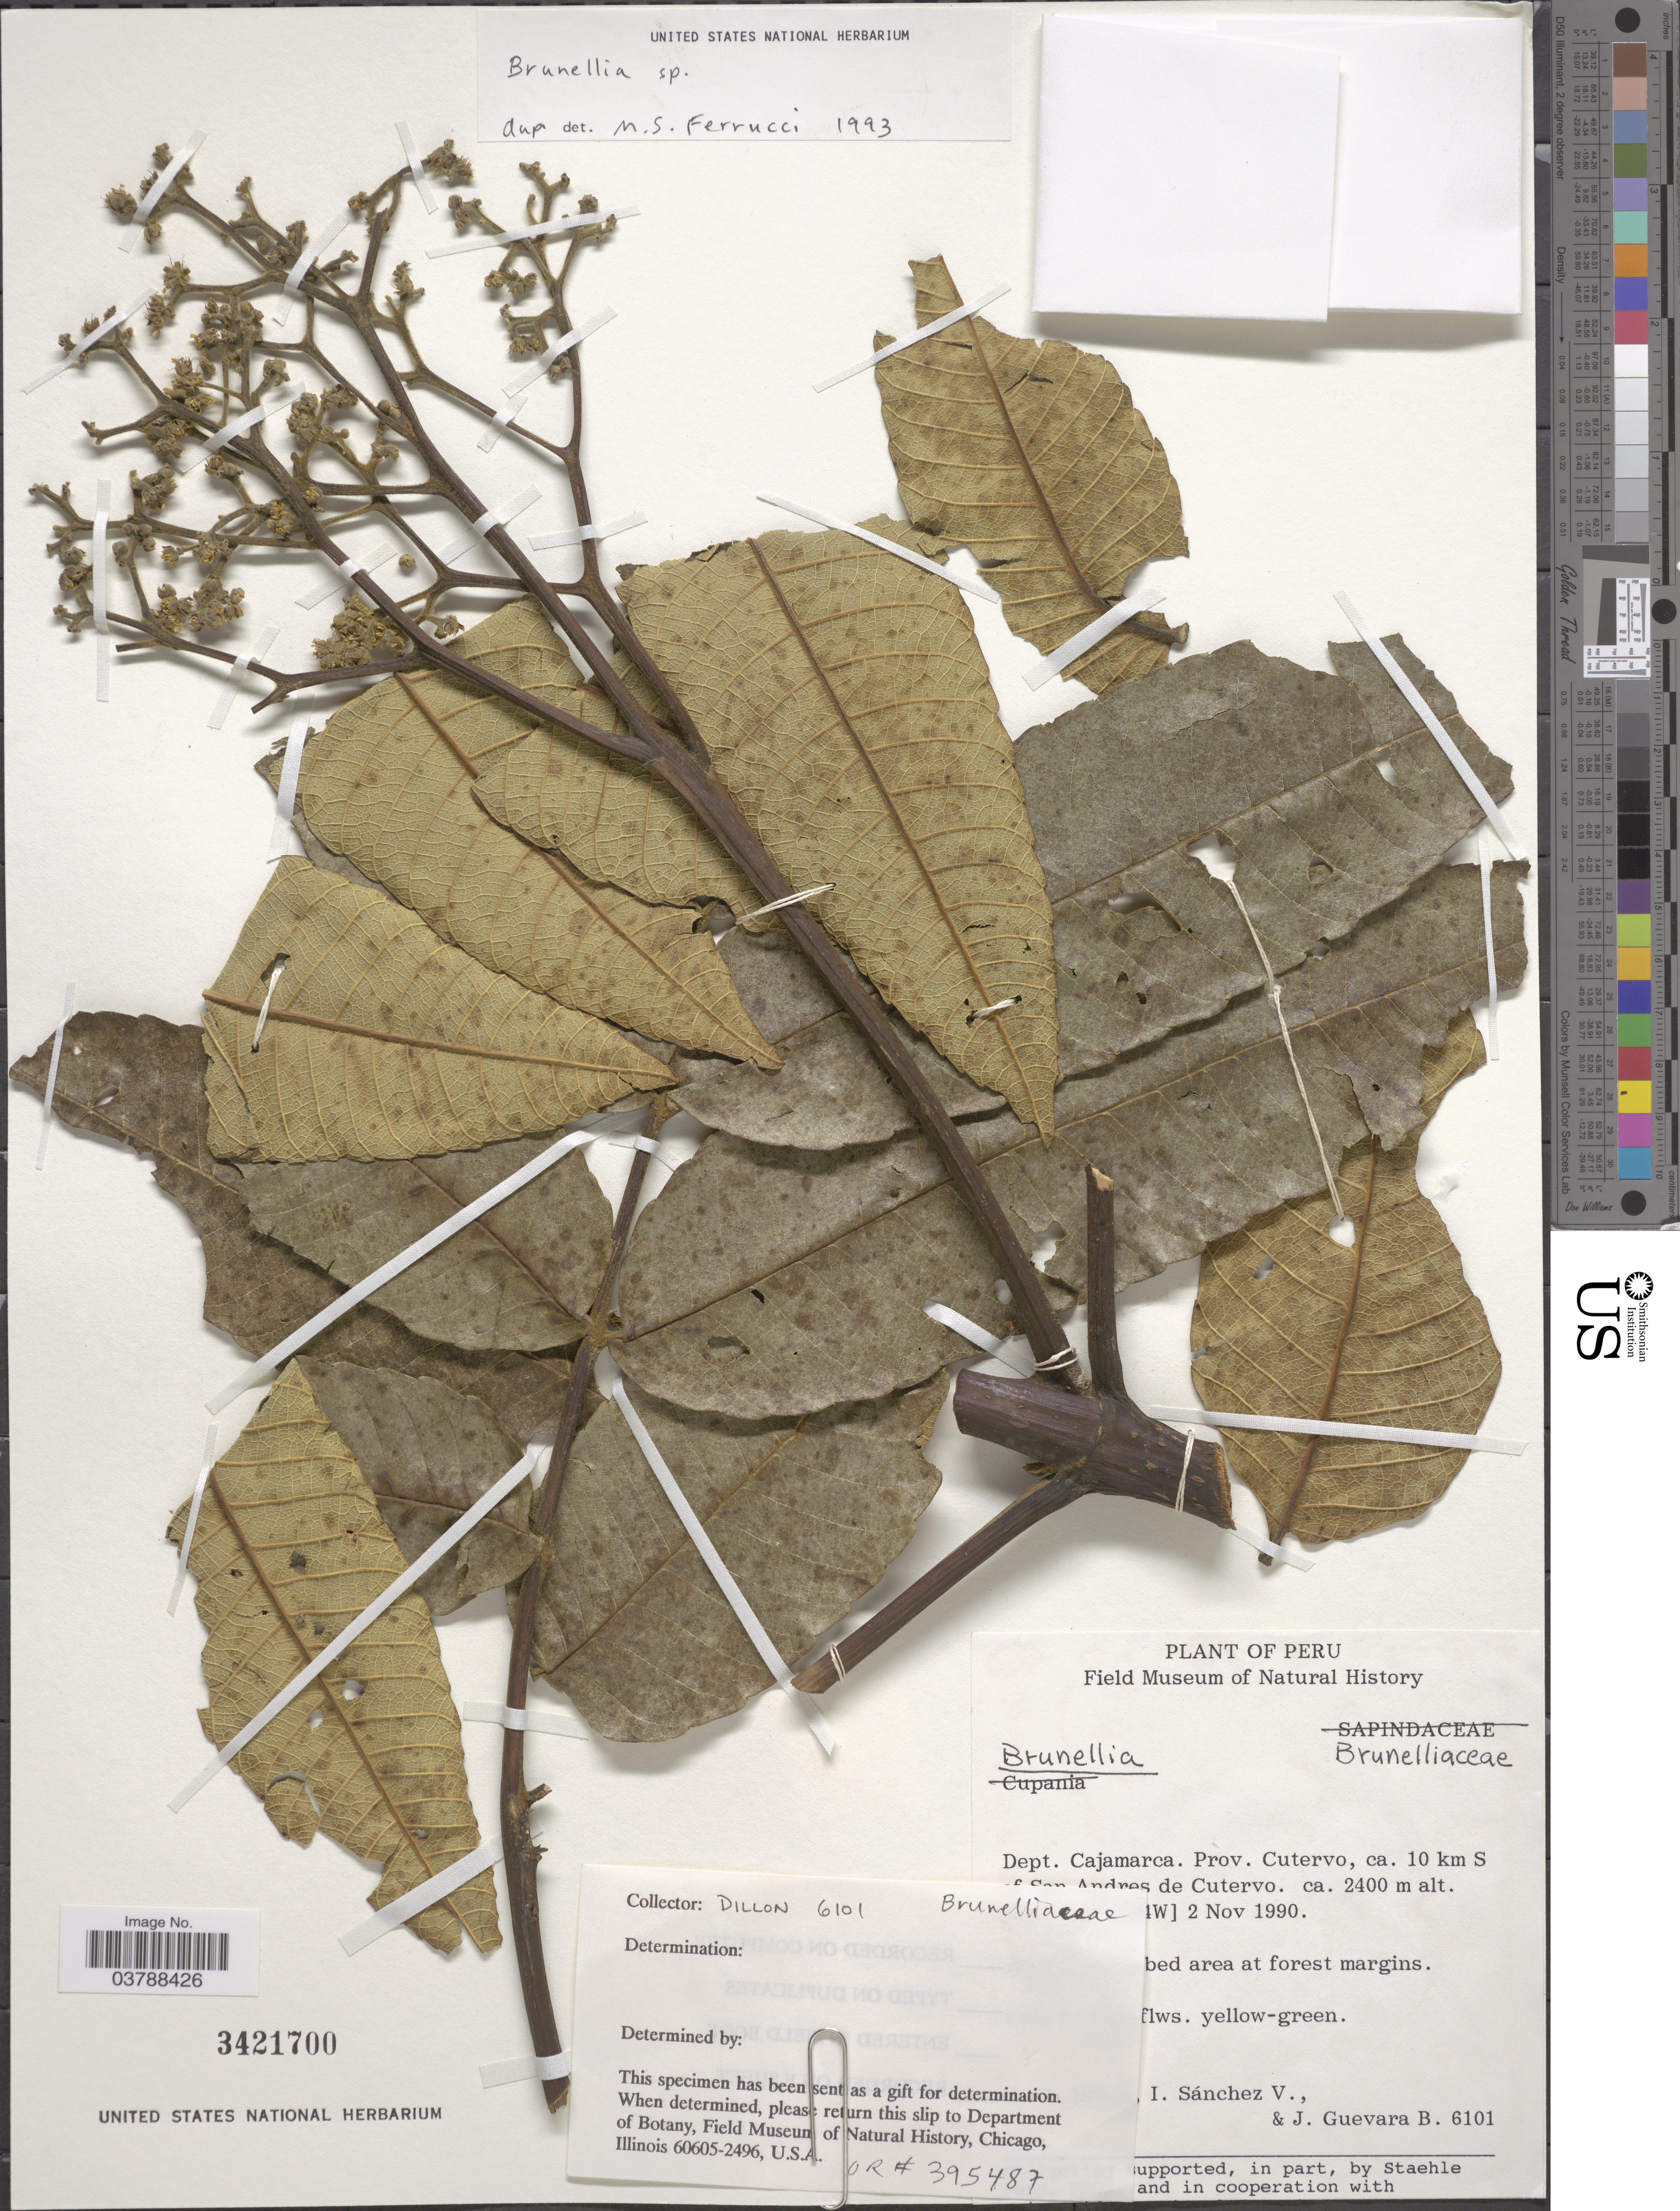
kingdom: Plantae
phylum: Tracheophyta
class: Magnoliopsida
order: Oxalidales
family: Brunelliaceae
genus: Brunellia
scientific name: Brunellia sp.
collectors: M. O. Dillon, I. Sánchez Vega & J. Guevara B.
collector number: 6101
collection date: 1990-11-02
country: Peru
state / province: Cajamarca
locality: Dept. Cajamarca. Prov. Cutervo. ca. 10 km S. of San Andres de Cutervo.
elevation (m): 2400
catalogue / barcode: US 3421700